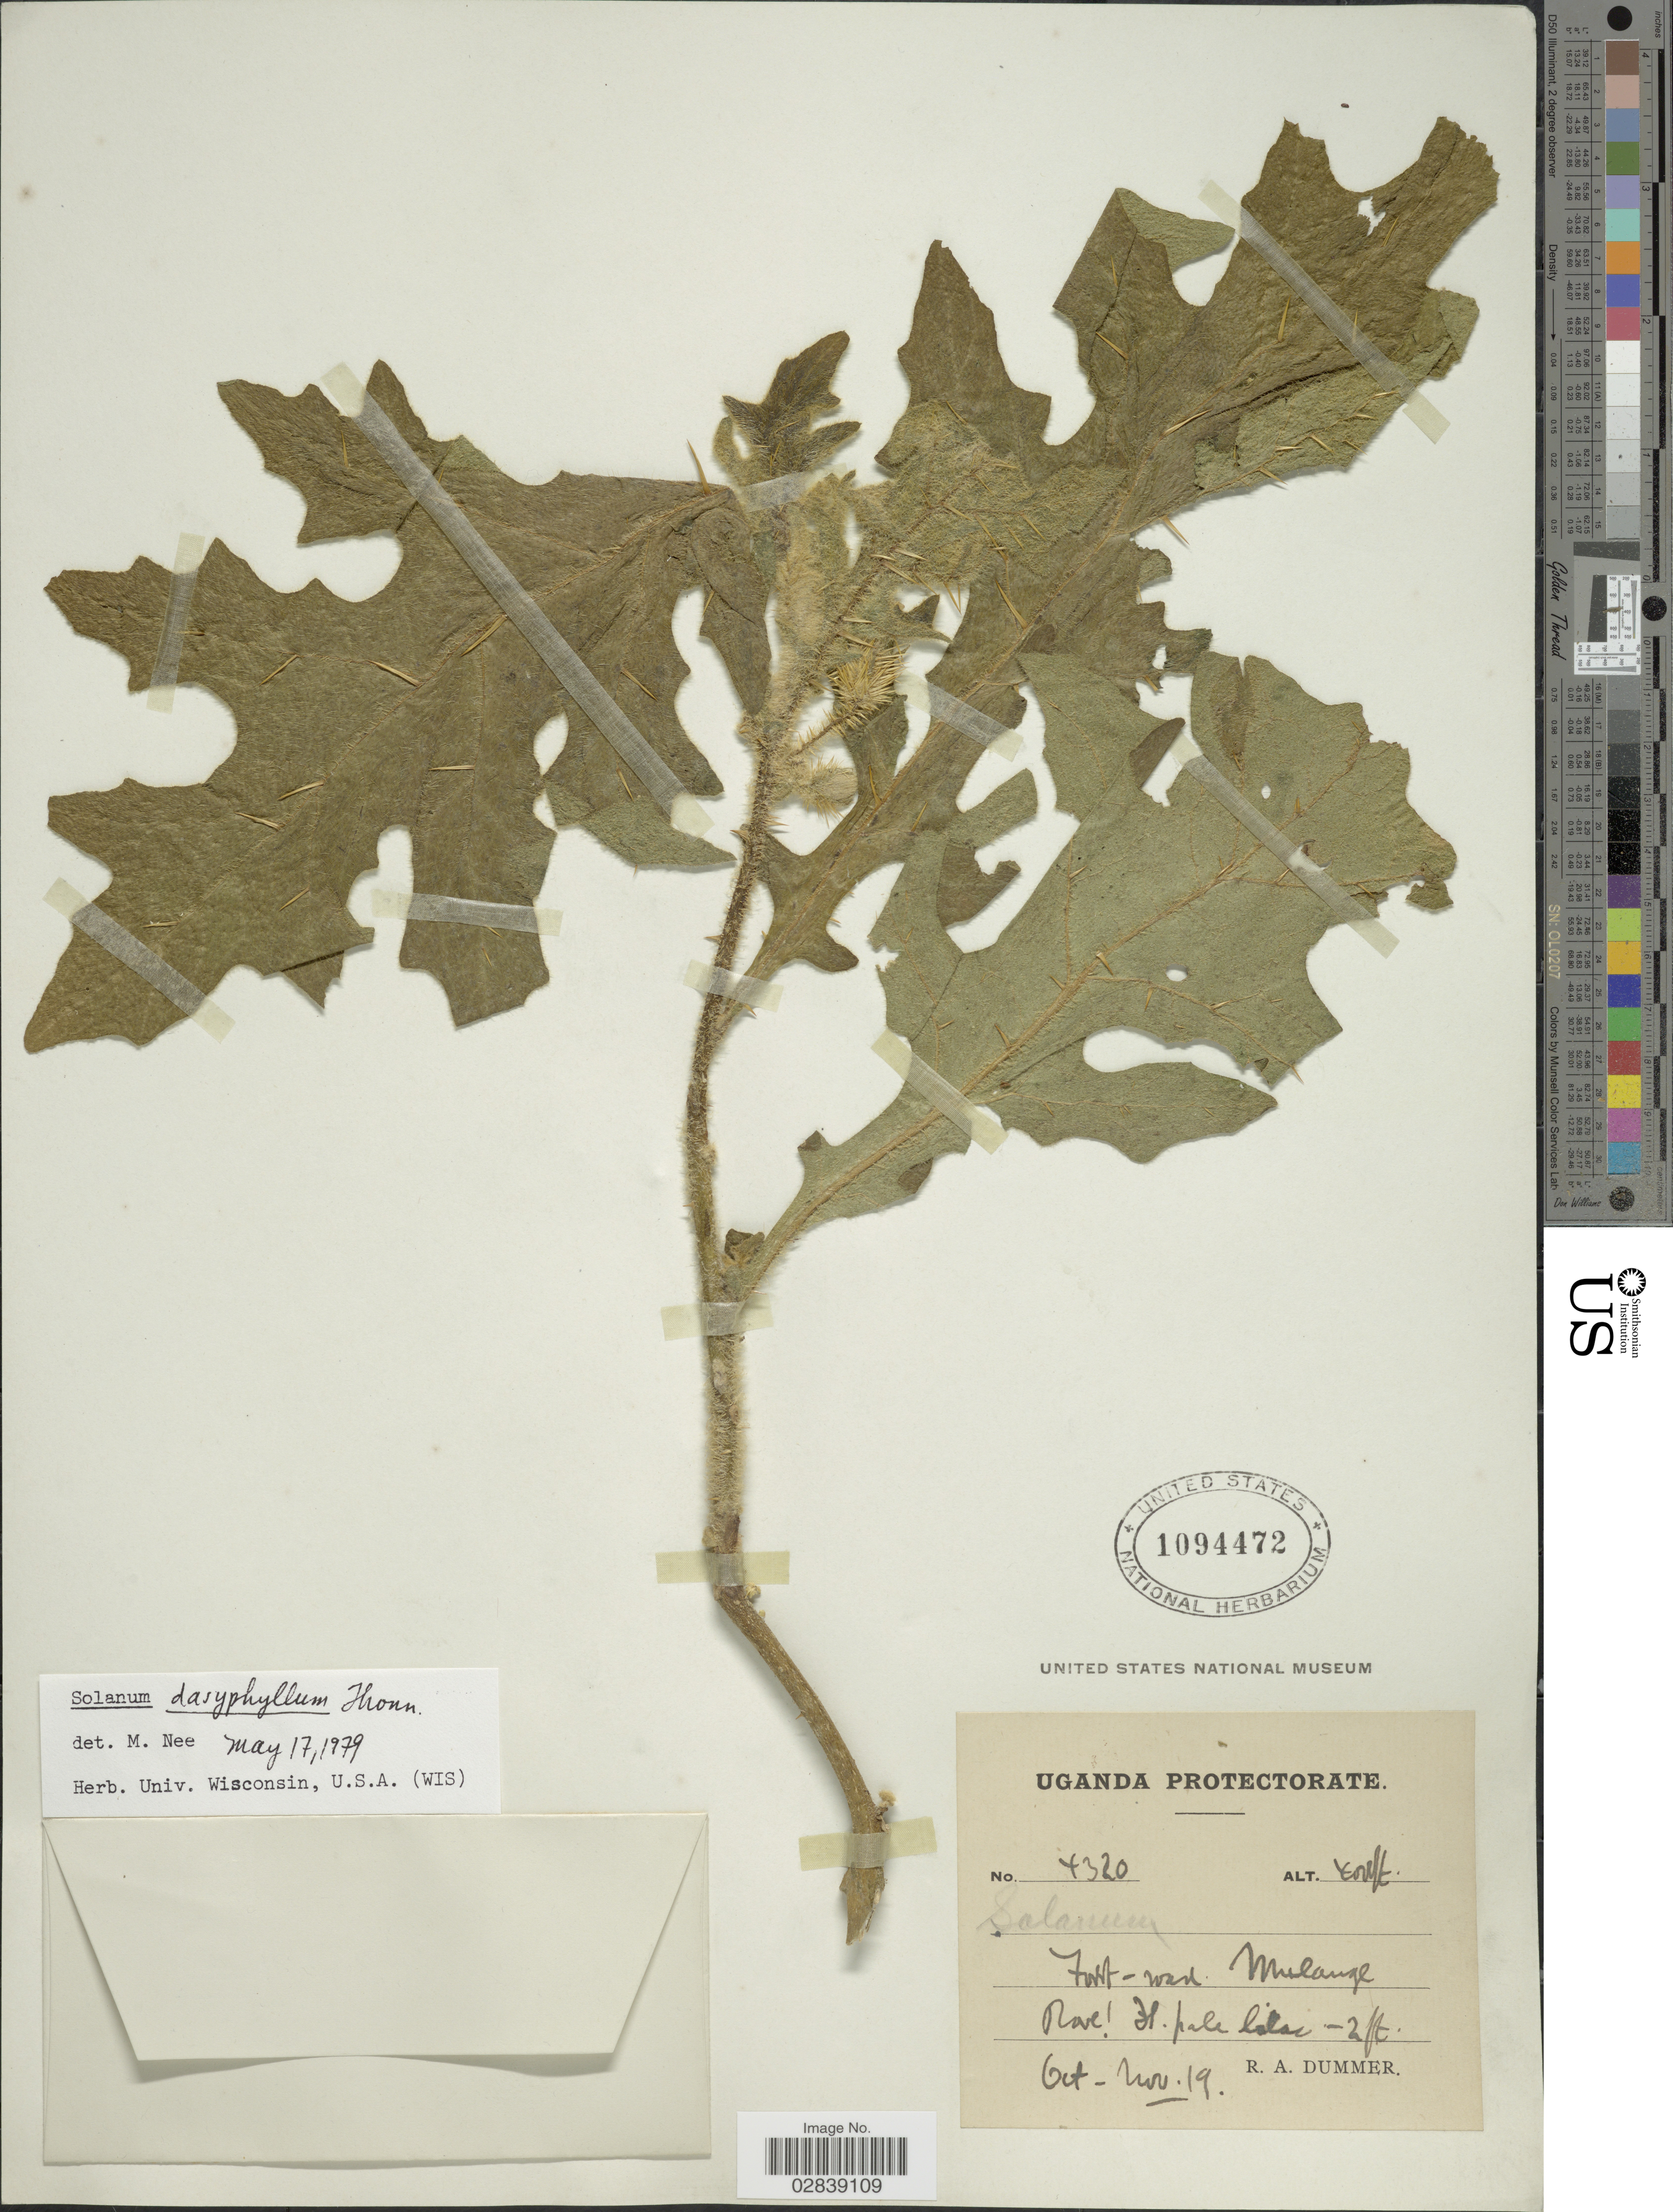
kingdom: Plantae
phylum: Tracheophyta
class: Magnoliopsida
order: Solanales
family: Solanaceae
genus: Solanum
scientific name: Solanum dasyphyllum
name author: Schumach. & Thonn.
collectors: R. A. Dümmer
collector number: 4320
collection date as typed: Transcribed d/m/y: /10/19 to /11/19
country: Uganda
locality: Uganda Protectorate. Mulange.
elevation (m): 1219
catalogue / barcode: US 1094472